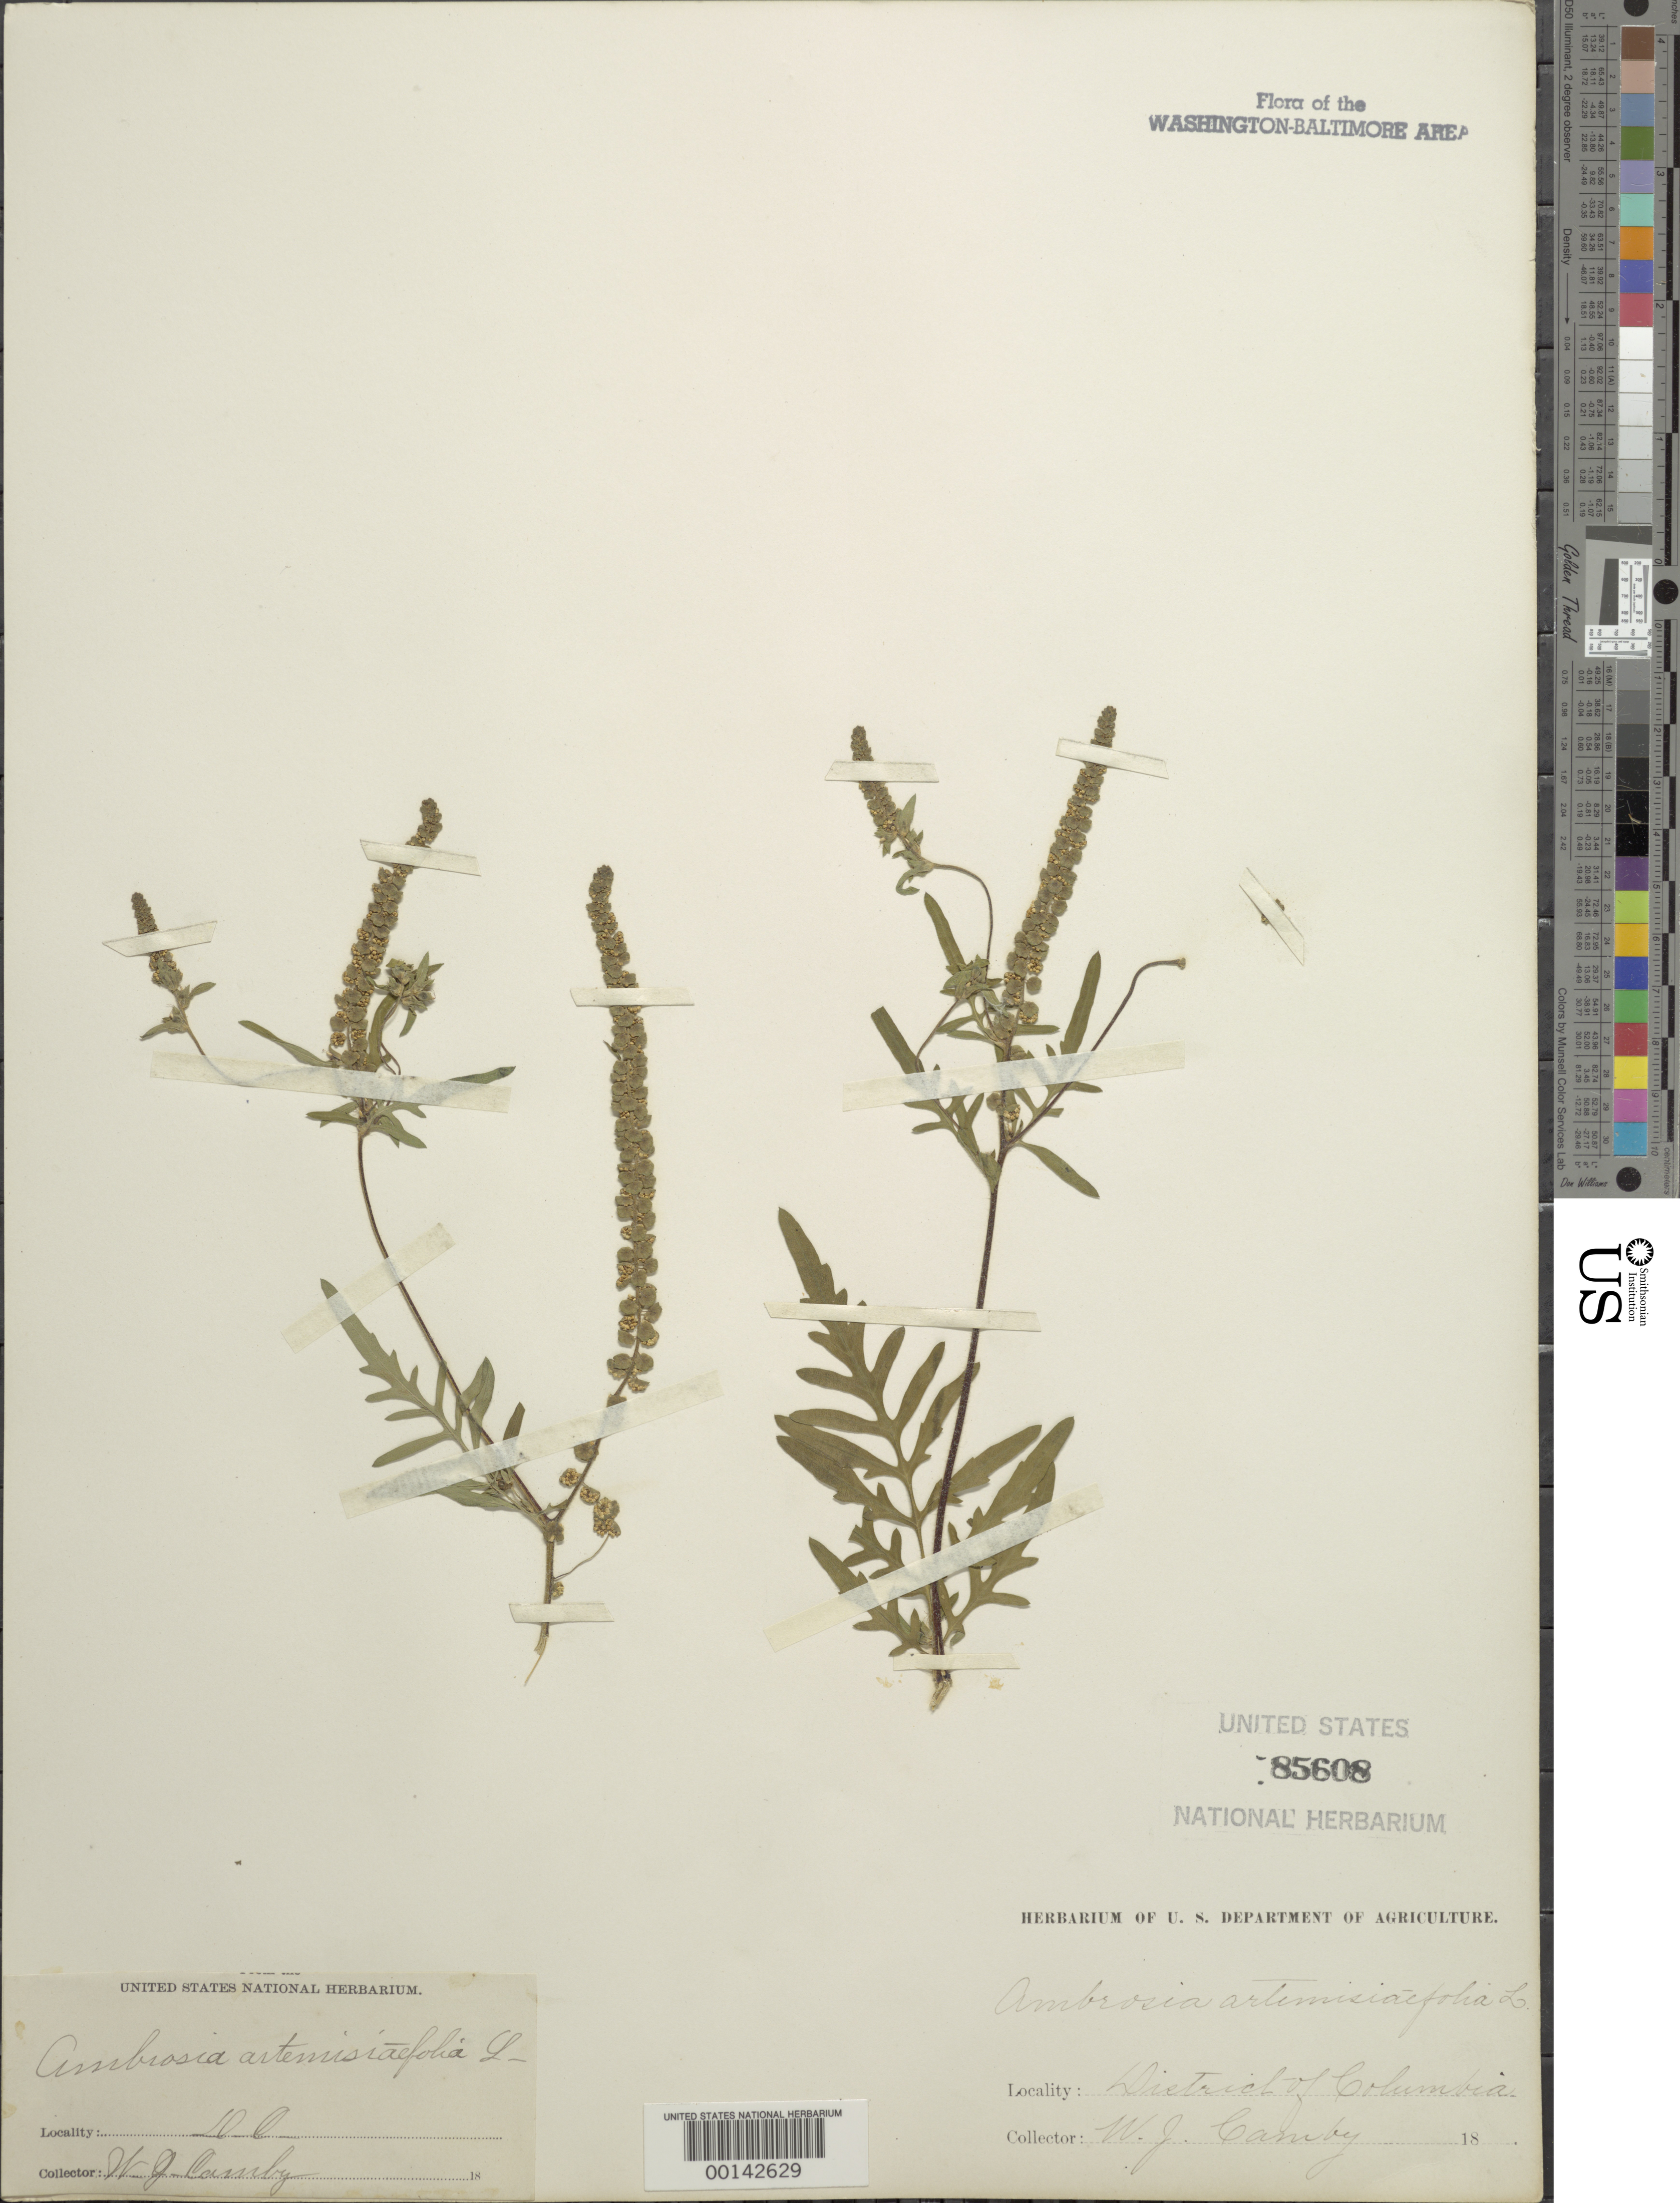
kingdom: Plantae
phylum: Tracheophyta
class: Magnoliopsida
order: Asterales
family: Asteraceae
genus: Ambrosia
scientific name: Ambrosia artemisiifolia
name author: L.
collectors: W. Camby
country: United States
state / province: District of Columbia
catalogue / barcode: US 85608